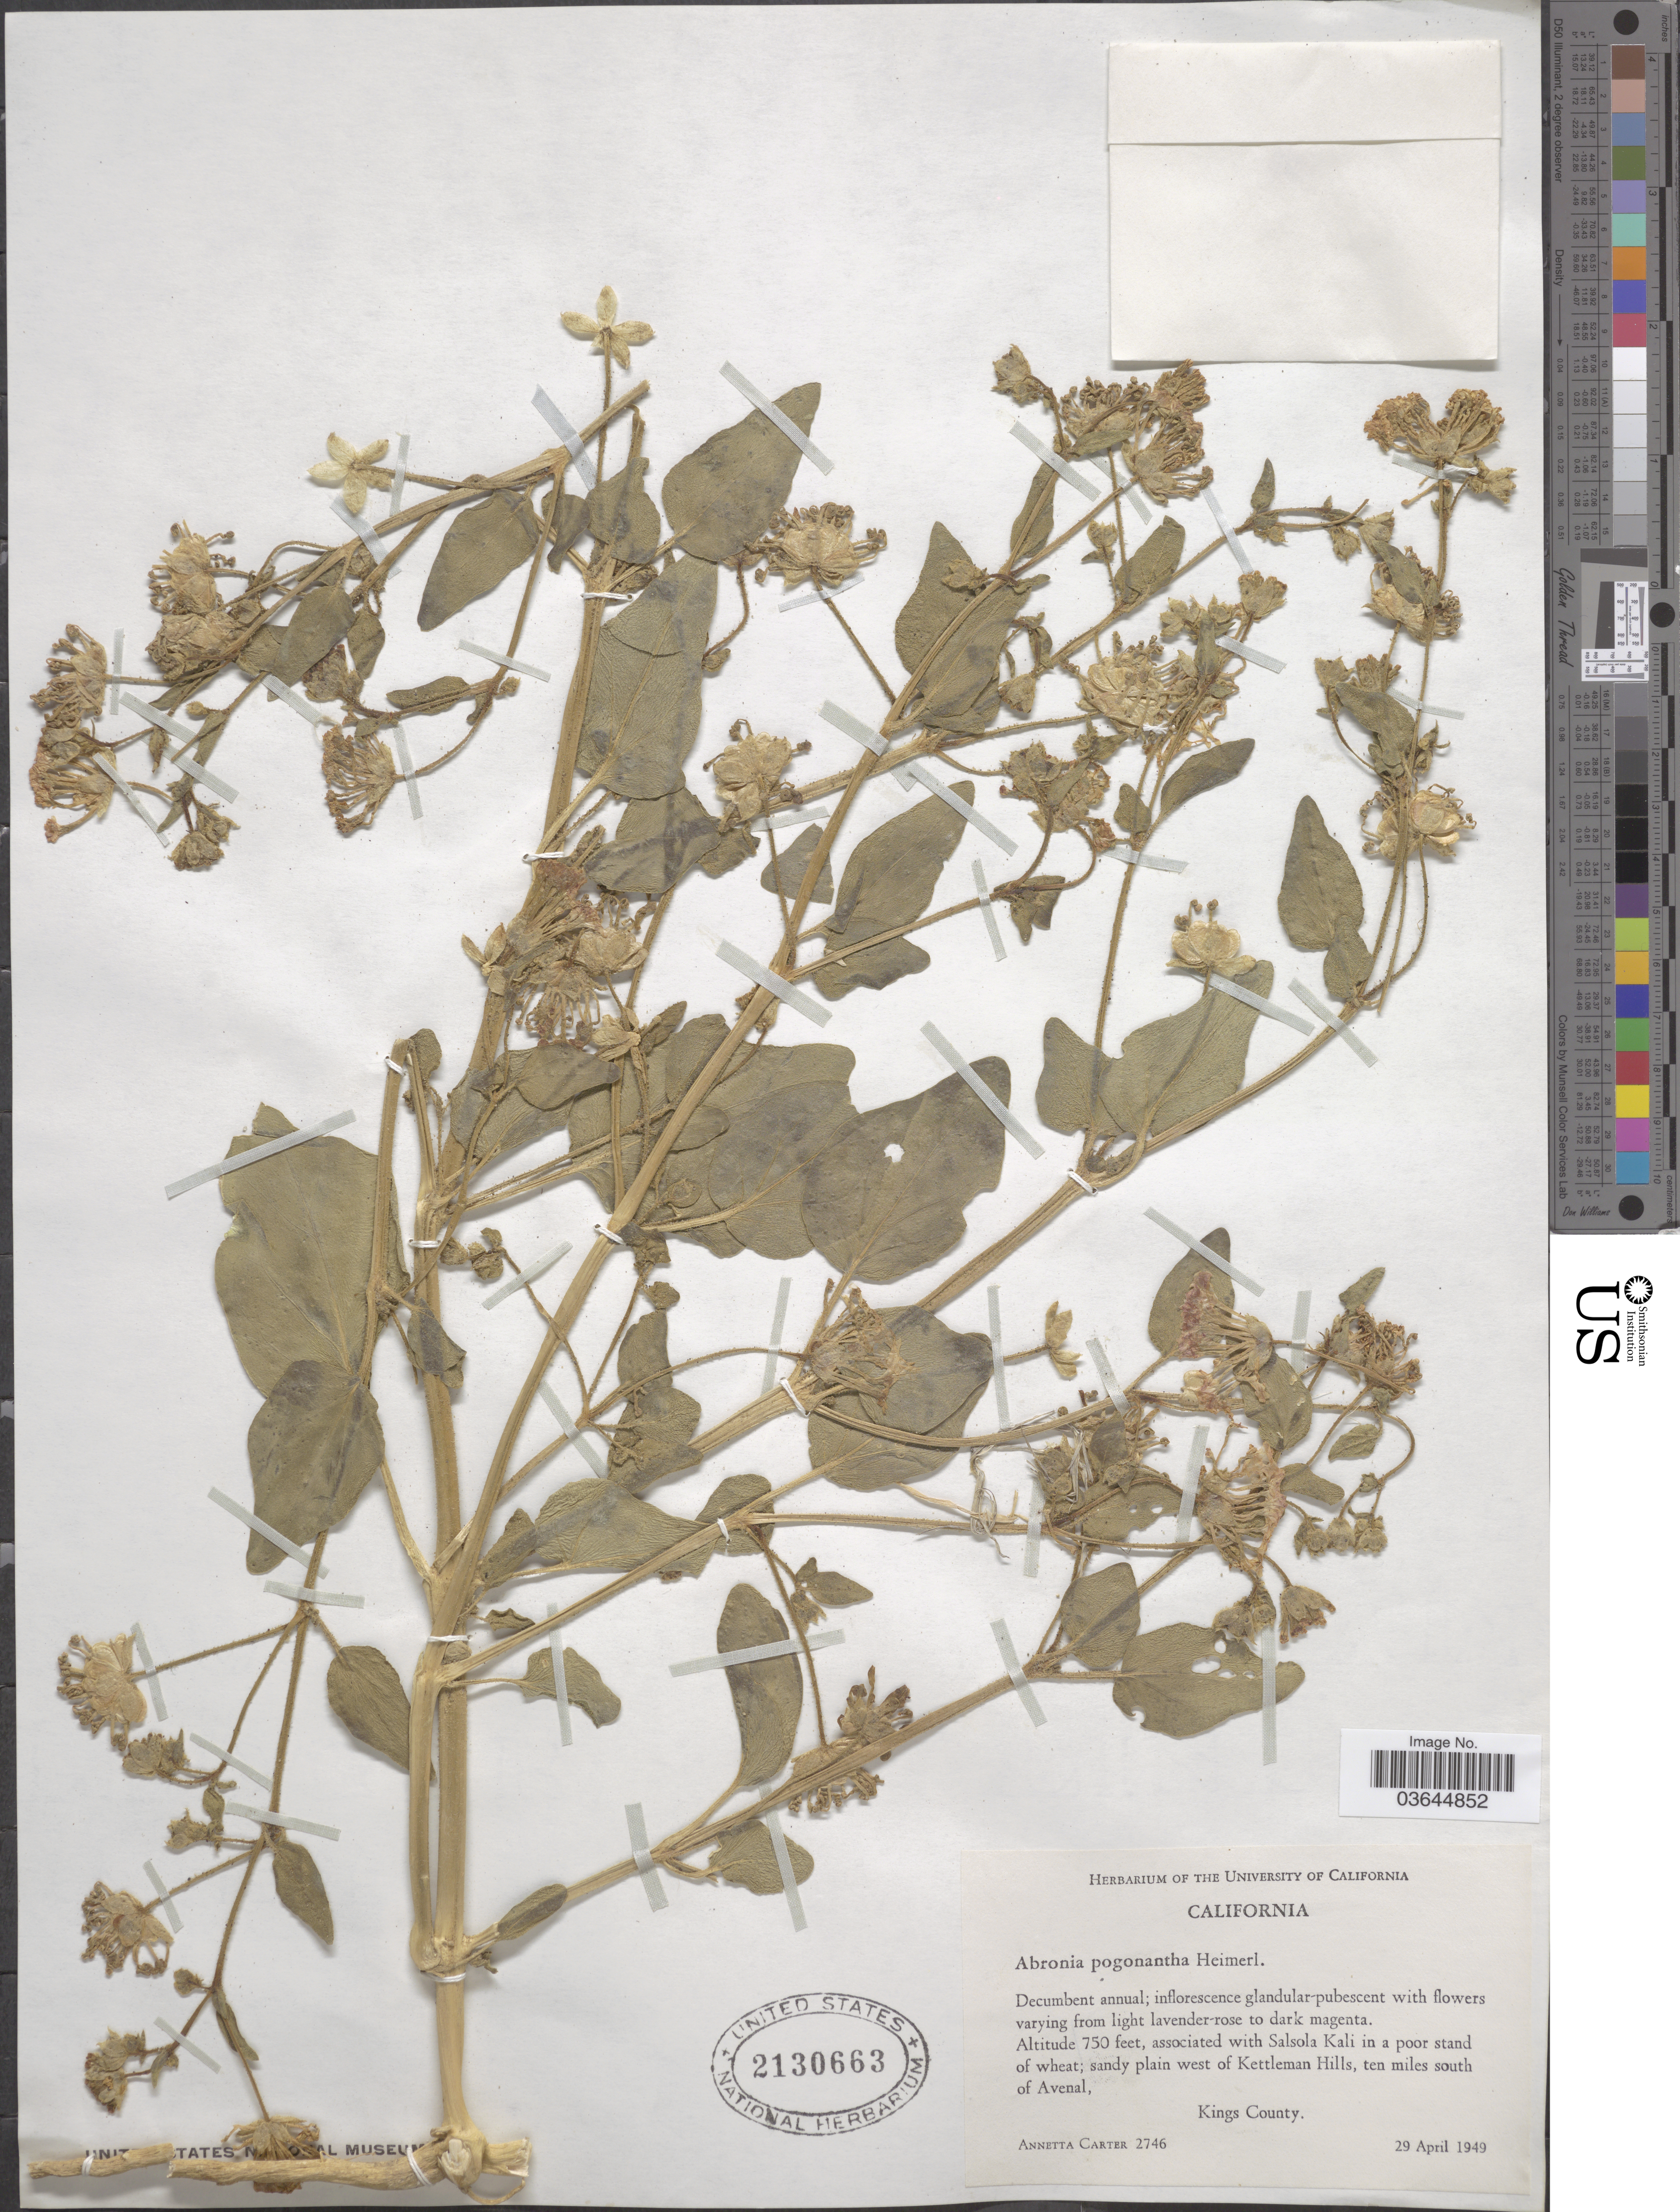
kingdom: Plantae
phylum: Tracheophyta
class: Magnoliopsida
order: Caryophyllales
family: Nyctaginaceae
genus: Abronia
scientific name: Abronia pogonantha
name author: Heimerl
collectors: A. Carter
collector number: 2746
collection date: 1949-04-29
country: United States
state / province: California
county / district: Kings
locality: Sandy plain west of Kettleman Hills, ten miles south of Avenal, Kings County.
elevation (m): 229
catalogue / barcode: US 2130663